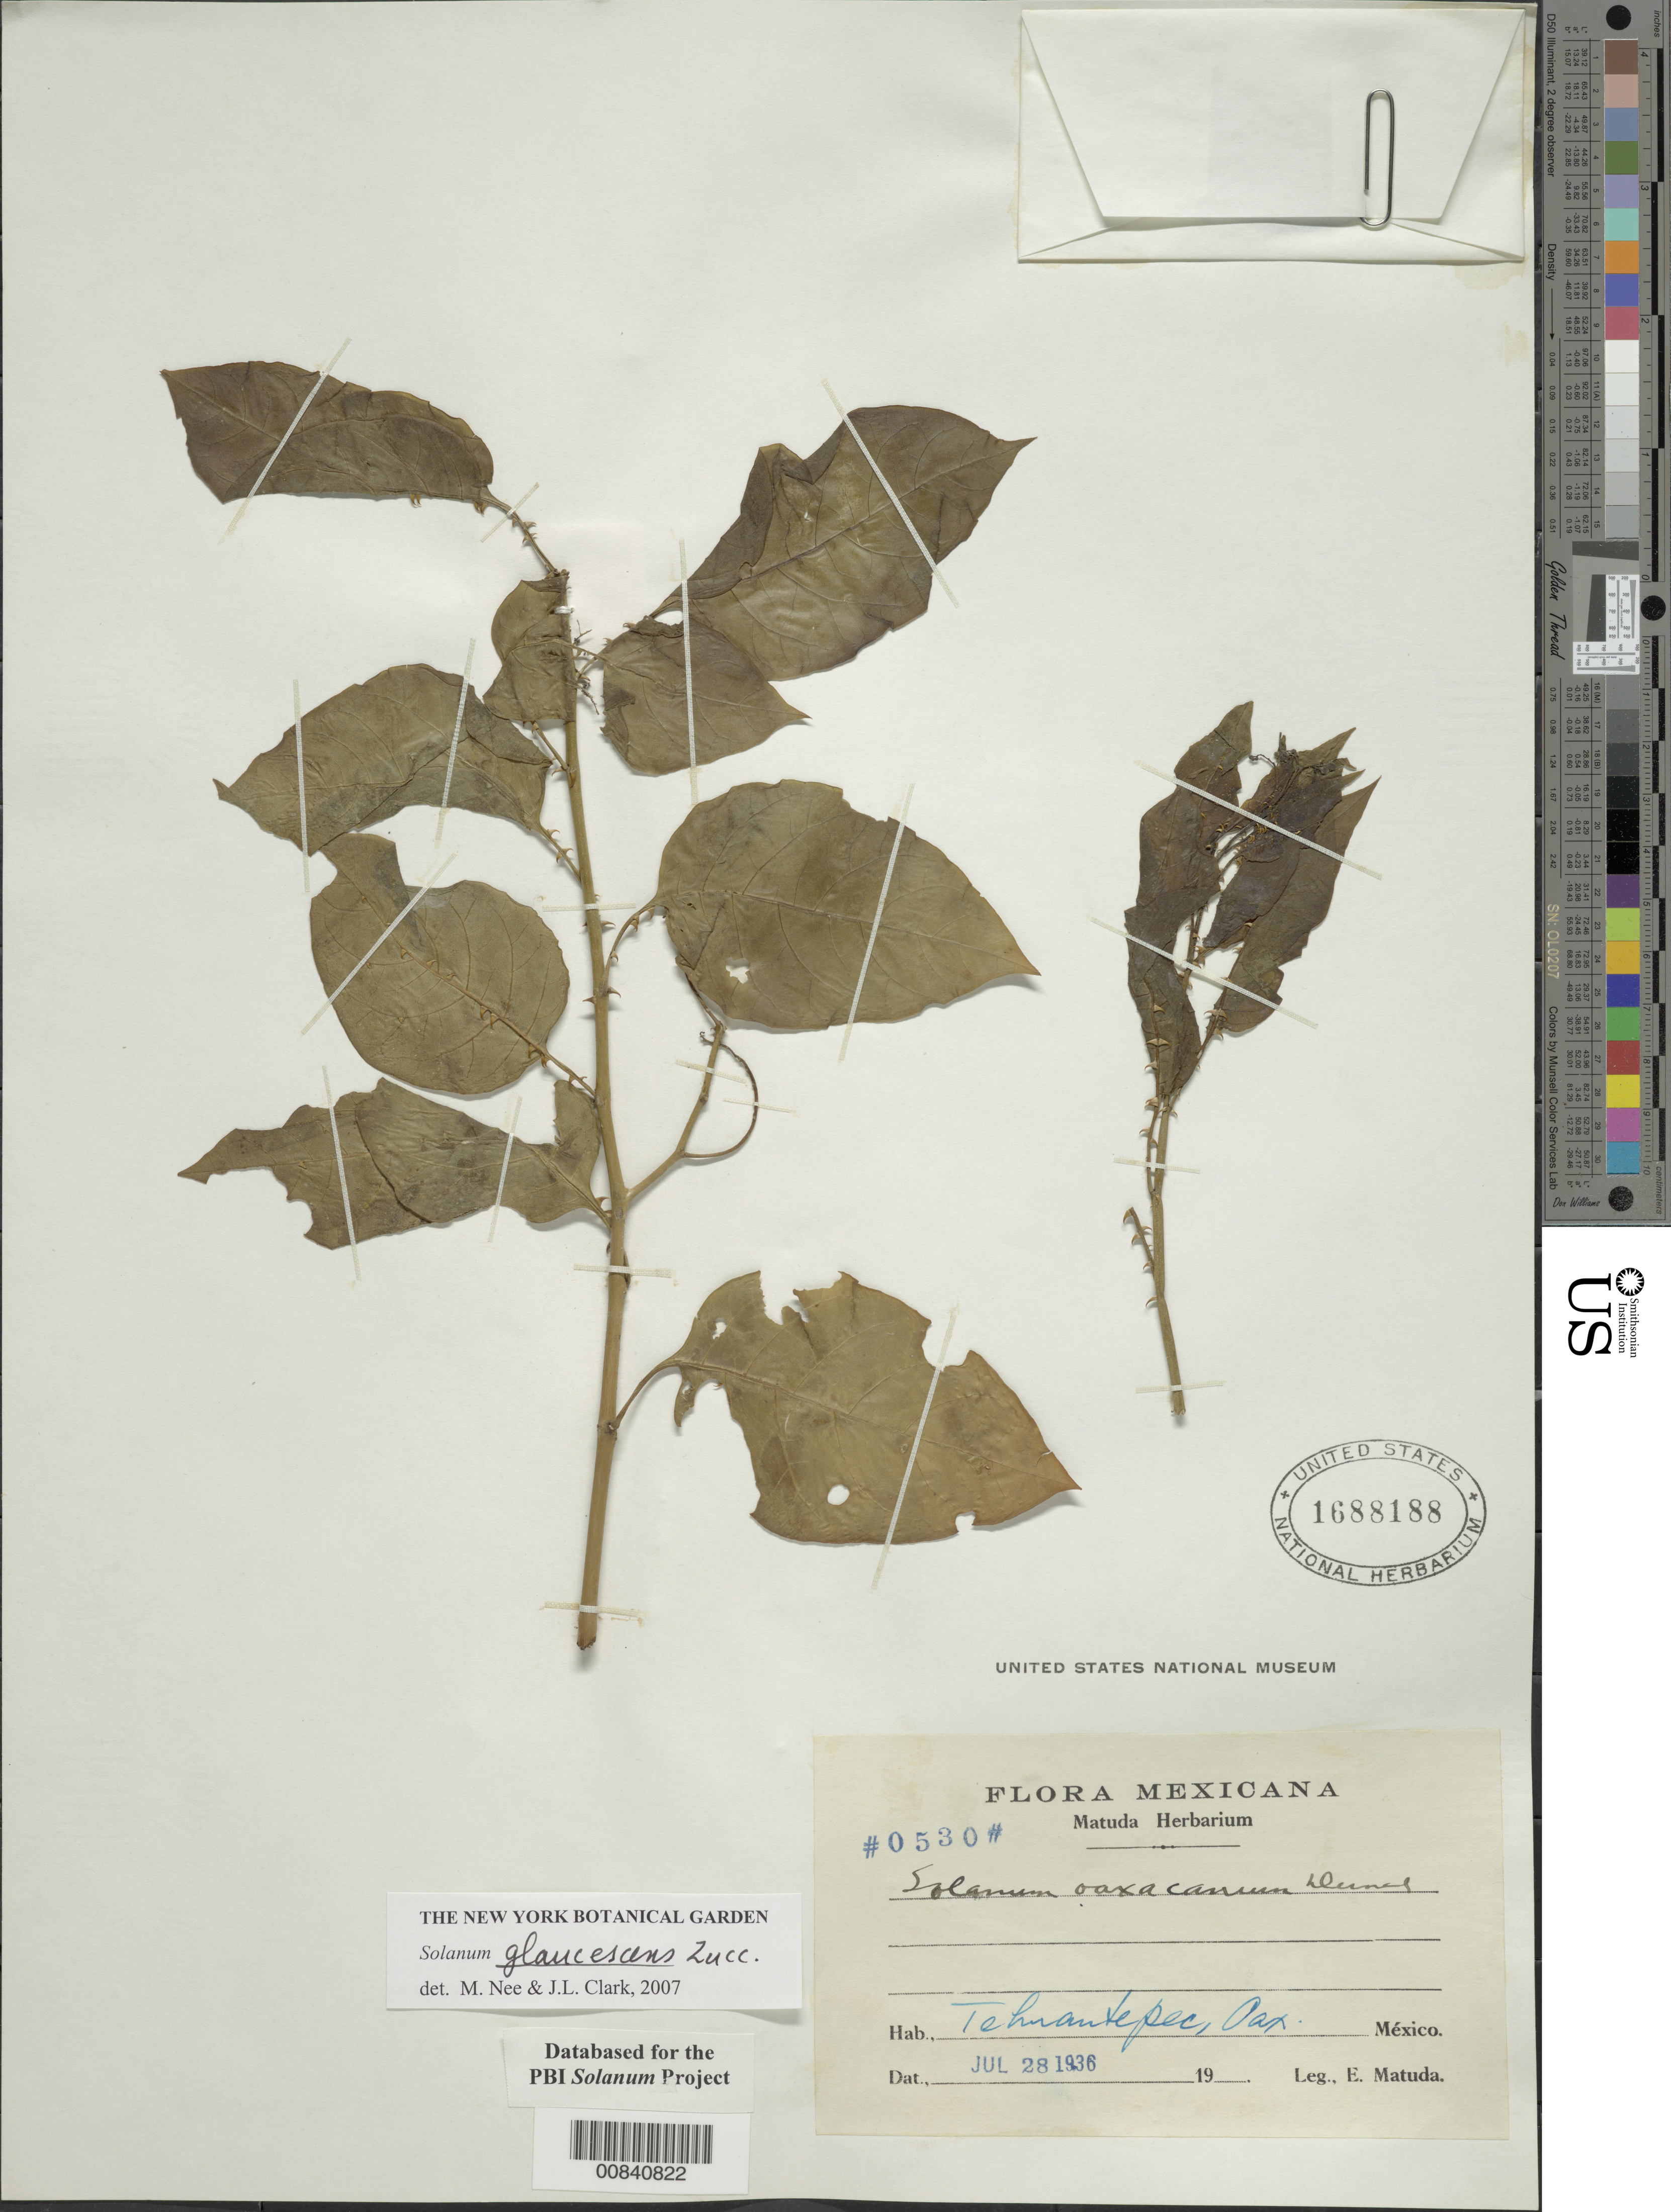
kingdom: Plantae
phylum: Tracheophyta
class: Magnoliopsida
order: Solanales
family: Solanaceae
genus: Solanum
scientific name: Solanum glaucescens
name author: Zucc.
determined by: Clark, J. L., (SEL), The Marie Selby Botanical Garden (UNITED STATES)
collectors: E. Matuda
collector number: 530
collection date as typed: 28 Jul 1936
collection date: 1936-07-28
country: Mexico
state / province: Oaxaca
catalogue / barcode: US 1688188